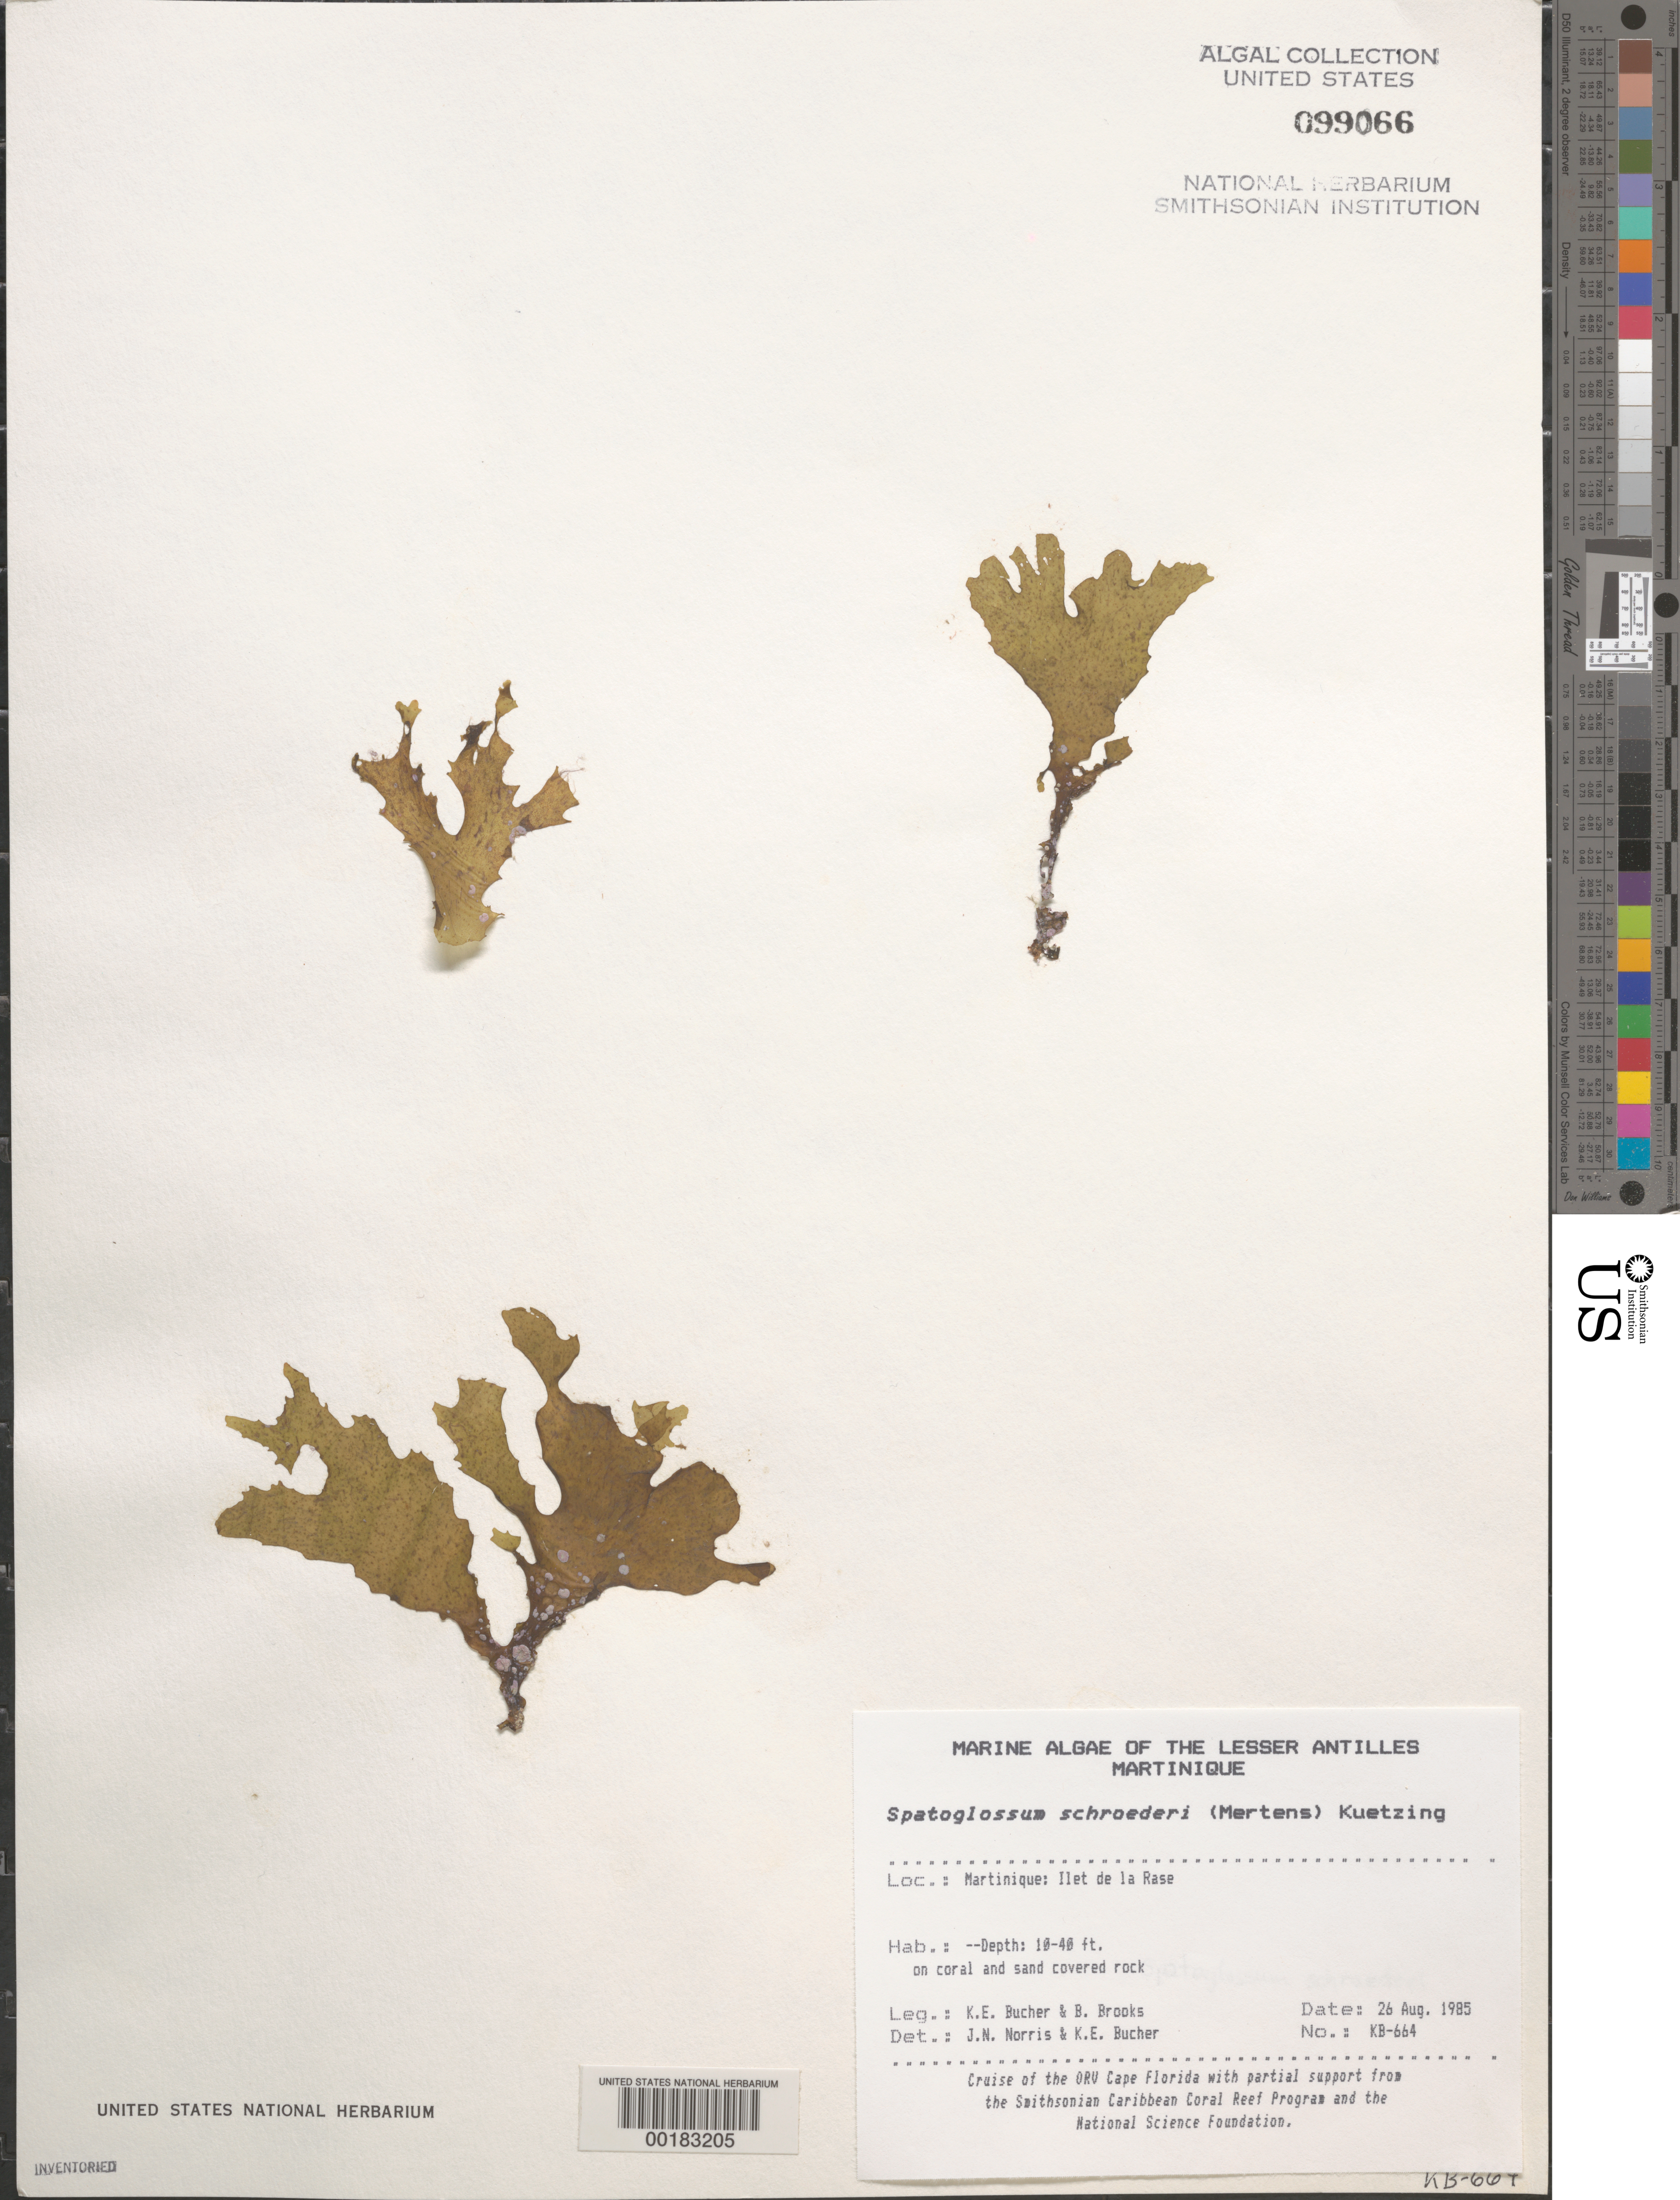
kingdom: Chromista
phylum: Ochrophyta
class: Phaeophyceae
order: Dictyotales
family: Dictyotaceae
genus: Spatoglossum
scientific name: Spatoglossum schroederi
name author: (C. Agardh) Kütz.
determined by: Norris, J. N.; Bucher, K. E.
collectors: K. E. Bucher & B. Brooks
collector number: Kb-664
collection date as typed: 26 Aug 1985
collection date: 1985-08-26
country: Martinique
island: Ilet de la Rose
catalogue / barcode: US 99066